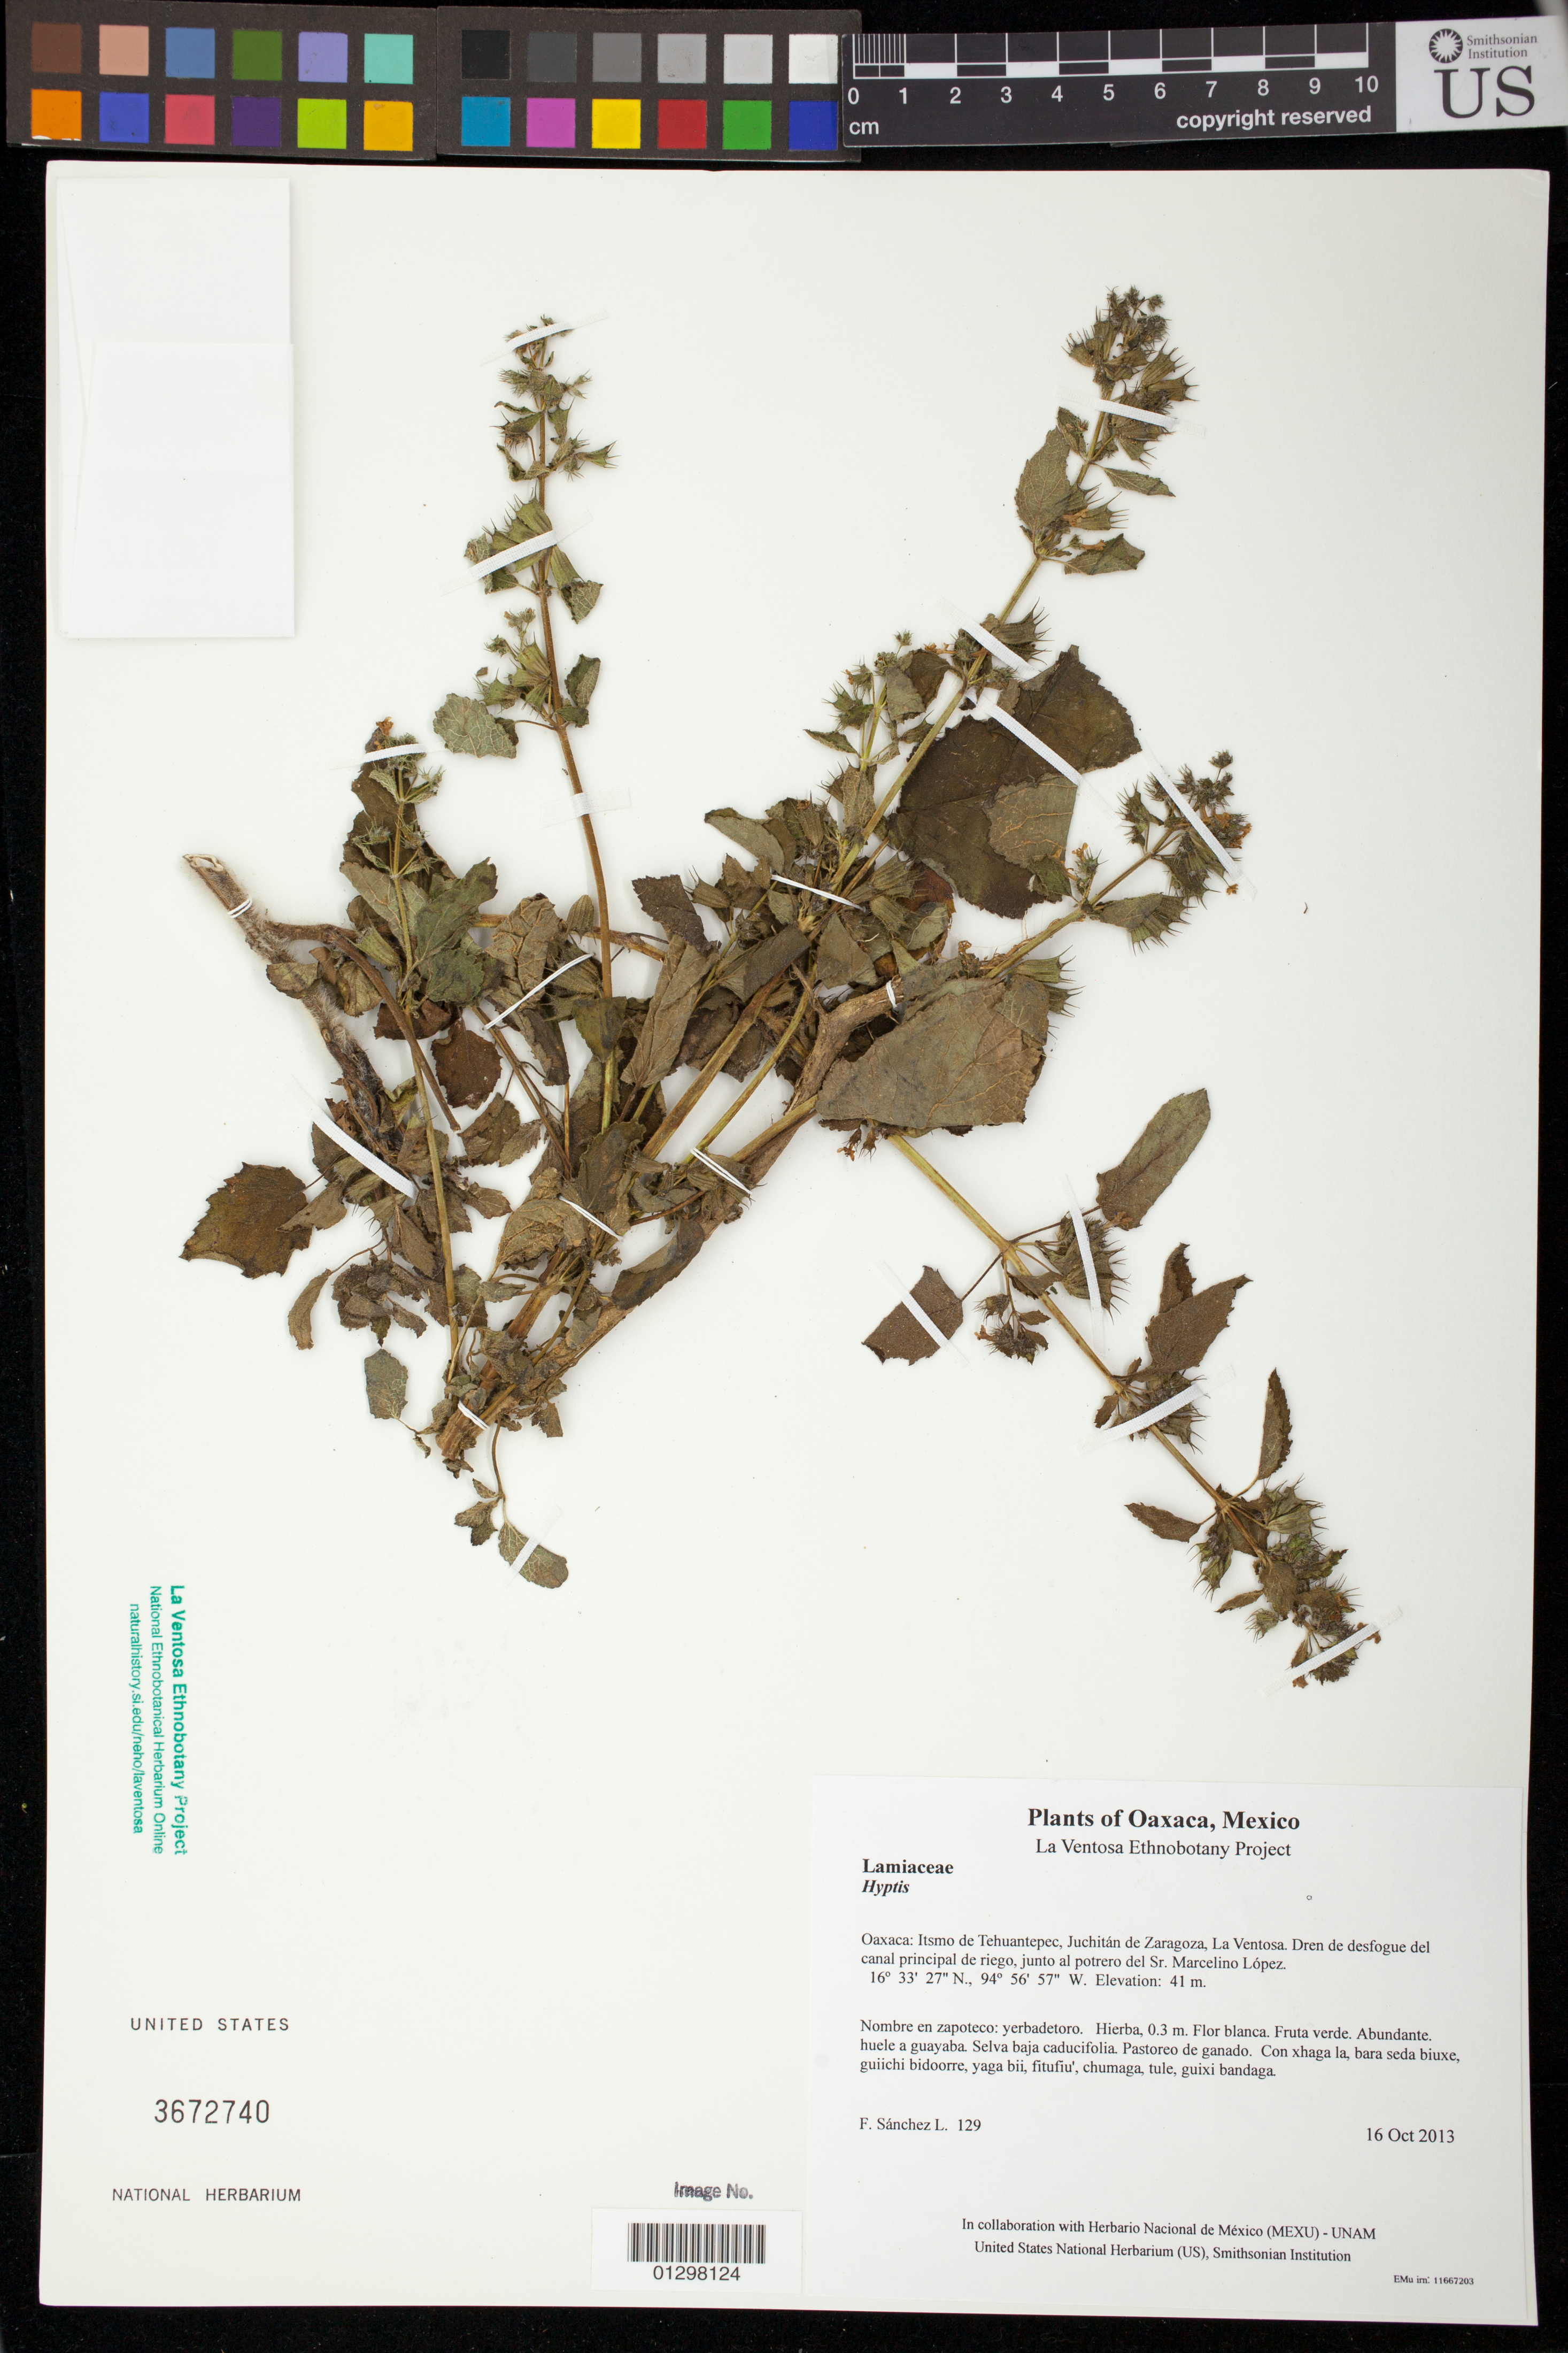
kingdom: Plantae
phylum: Tracheophyta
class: Magnoliopsida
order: Lamiales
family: Lamiaceae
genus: Mesosphaerum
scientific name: Mesosphaerum suaveolens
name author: (L.) Kuntze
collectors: F. Sánchez L.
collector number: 129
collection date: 2013-10-16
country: Mexico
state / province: Oaxaca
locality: Itsmo de Tehuantepec, Juchitán de Zaragoza, La Ventosa. Dren de desfogue del canal principal de riego, junto al potrero del Sr. Marcelino López.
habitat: Selva baja caducifolia. Pastoreo de ganado.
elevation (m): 41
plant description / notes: MEXU, US; Guixi bandaga. 0.3 m. Guie' naquichi'. Cuaananaxhi naga'. Stale.; yerba de toro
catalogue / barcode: US 3672740